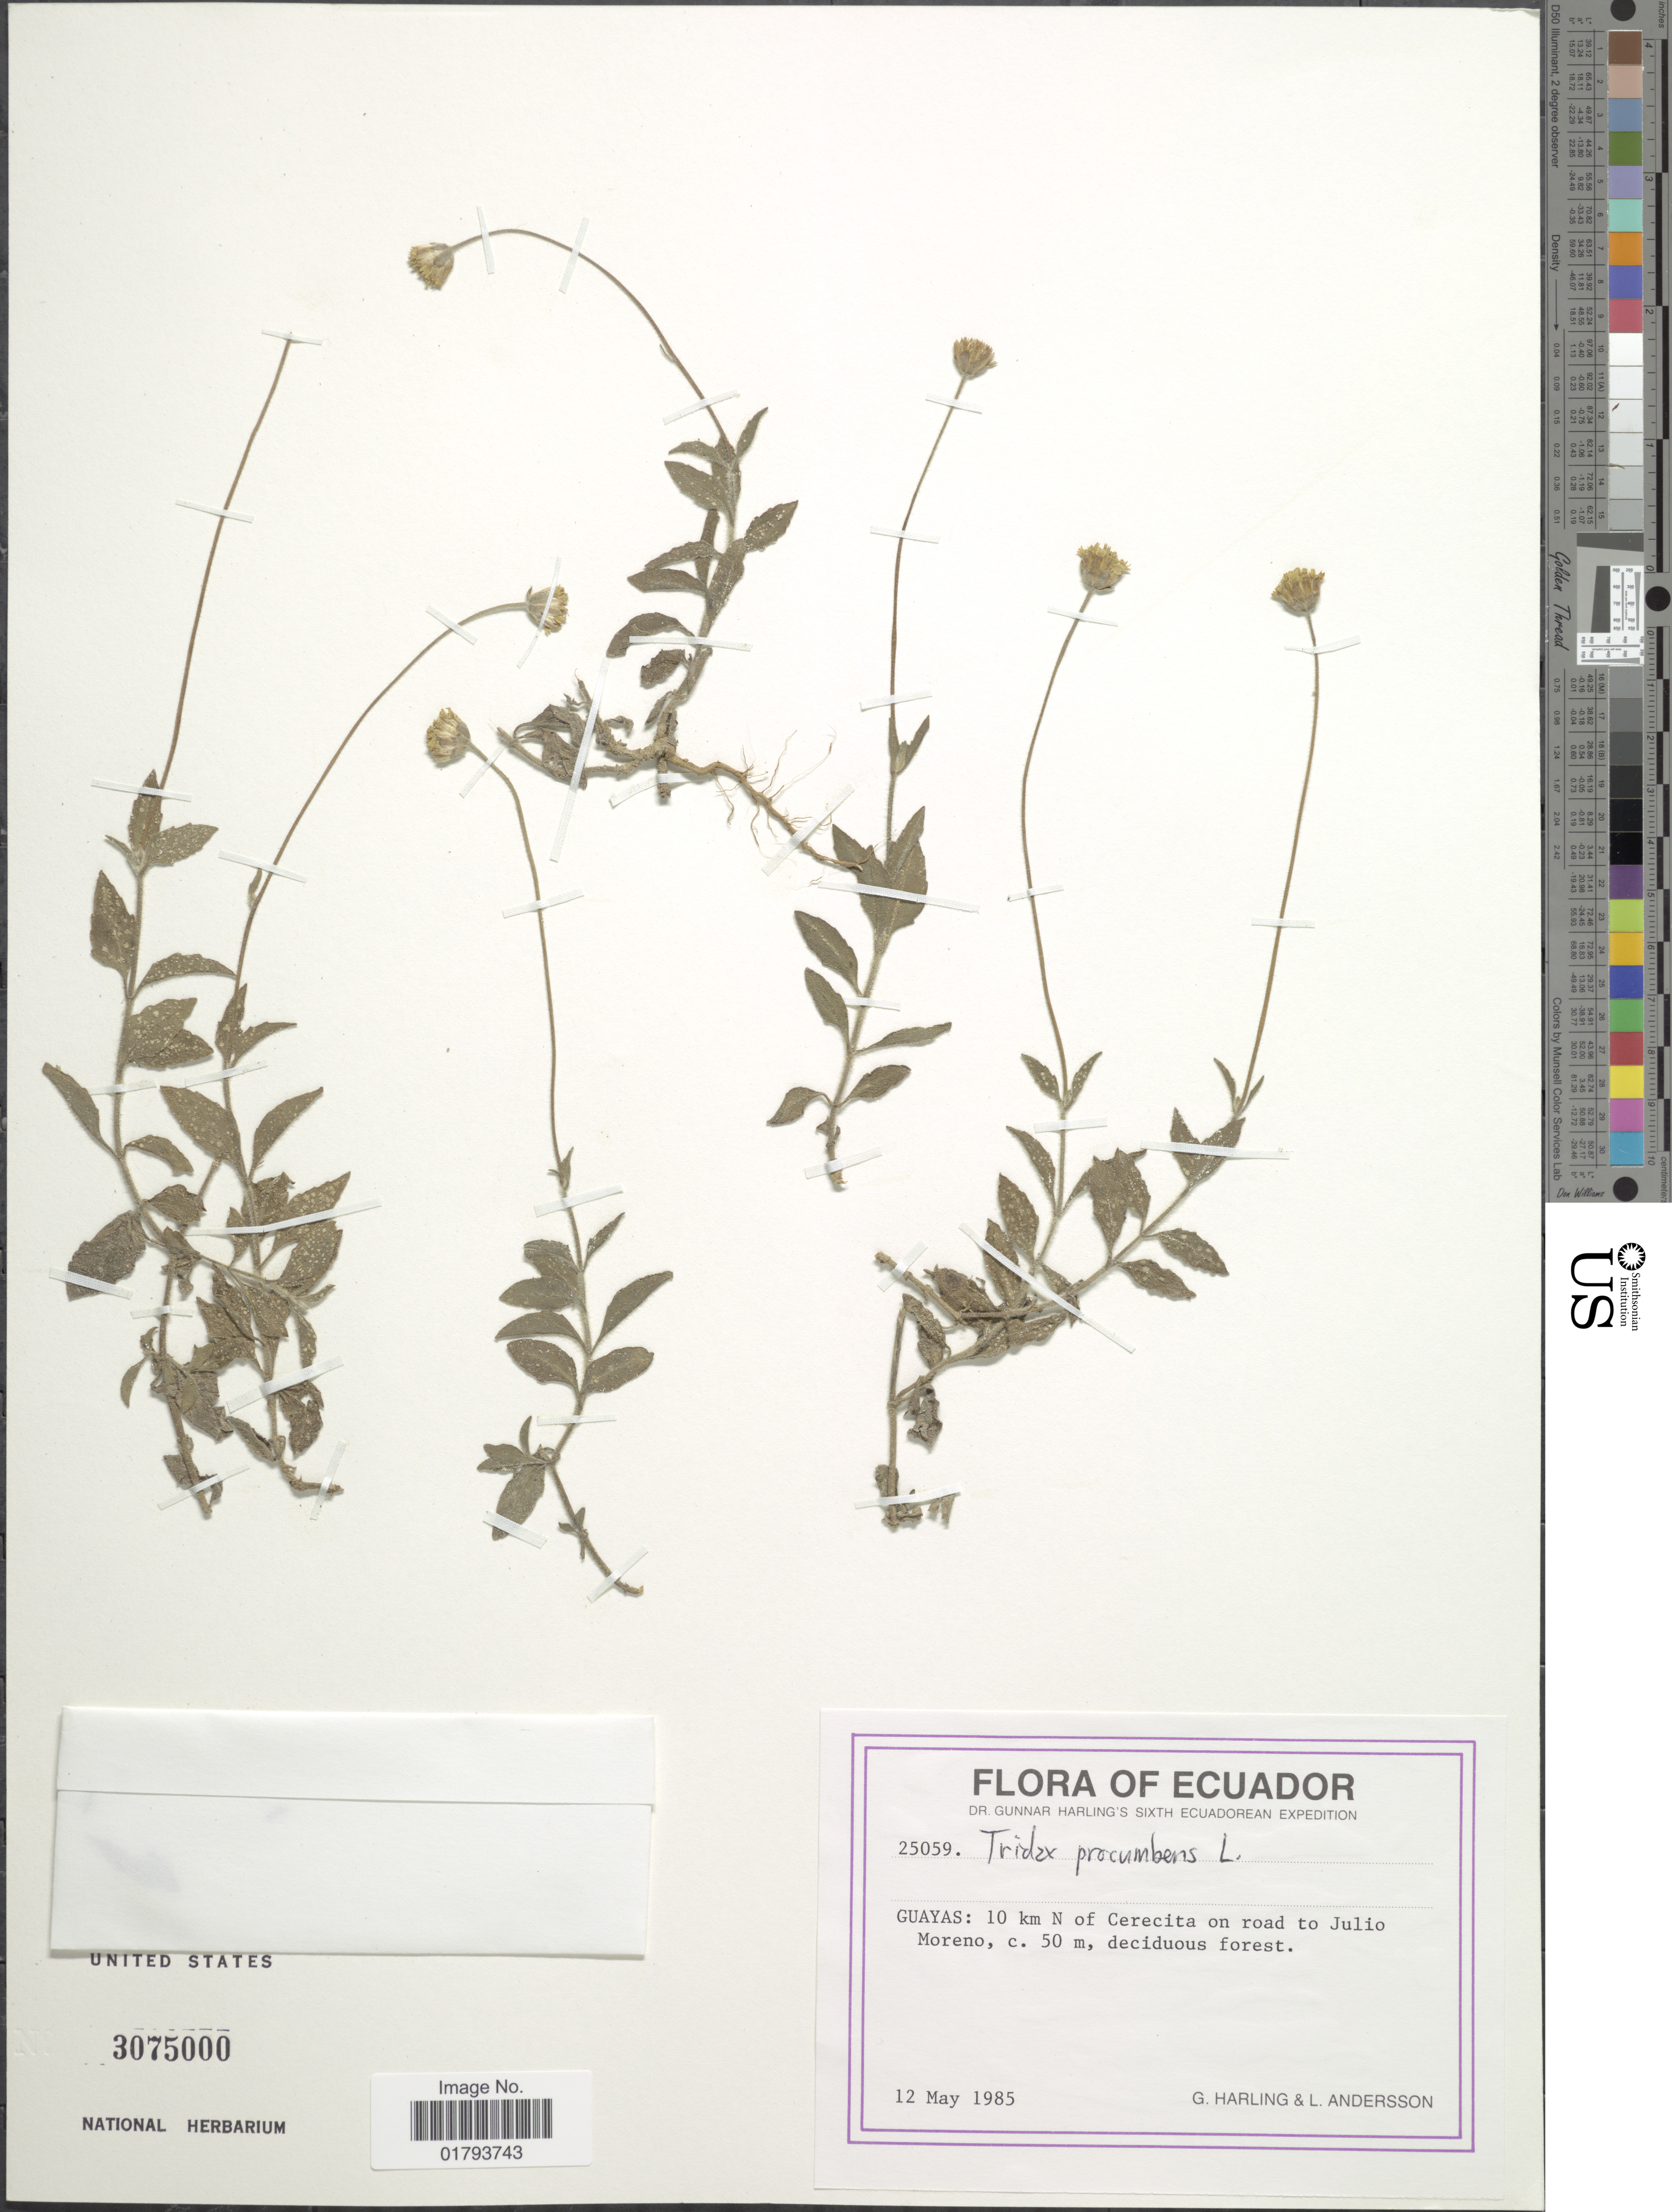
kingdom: Plantae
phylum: Tracheophyta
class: Magnoliopsida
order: Asterales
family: Asteraceae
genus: Tridax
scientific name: Tridax procumbens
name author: L.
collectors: G. Harling & L. Andersson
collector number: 25059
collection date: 1985-05-12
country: Ecuador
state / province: Guayas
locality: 10 km N of Cerecita on road to Julio Moreno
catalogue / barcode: US 3075000